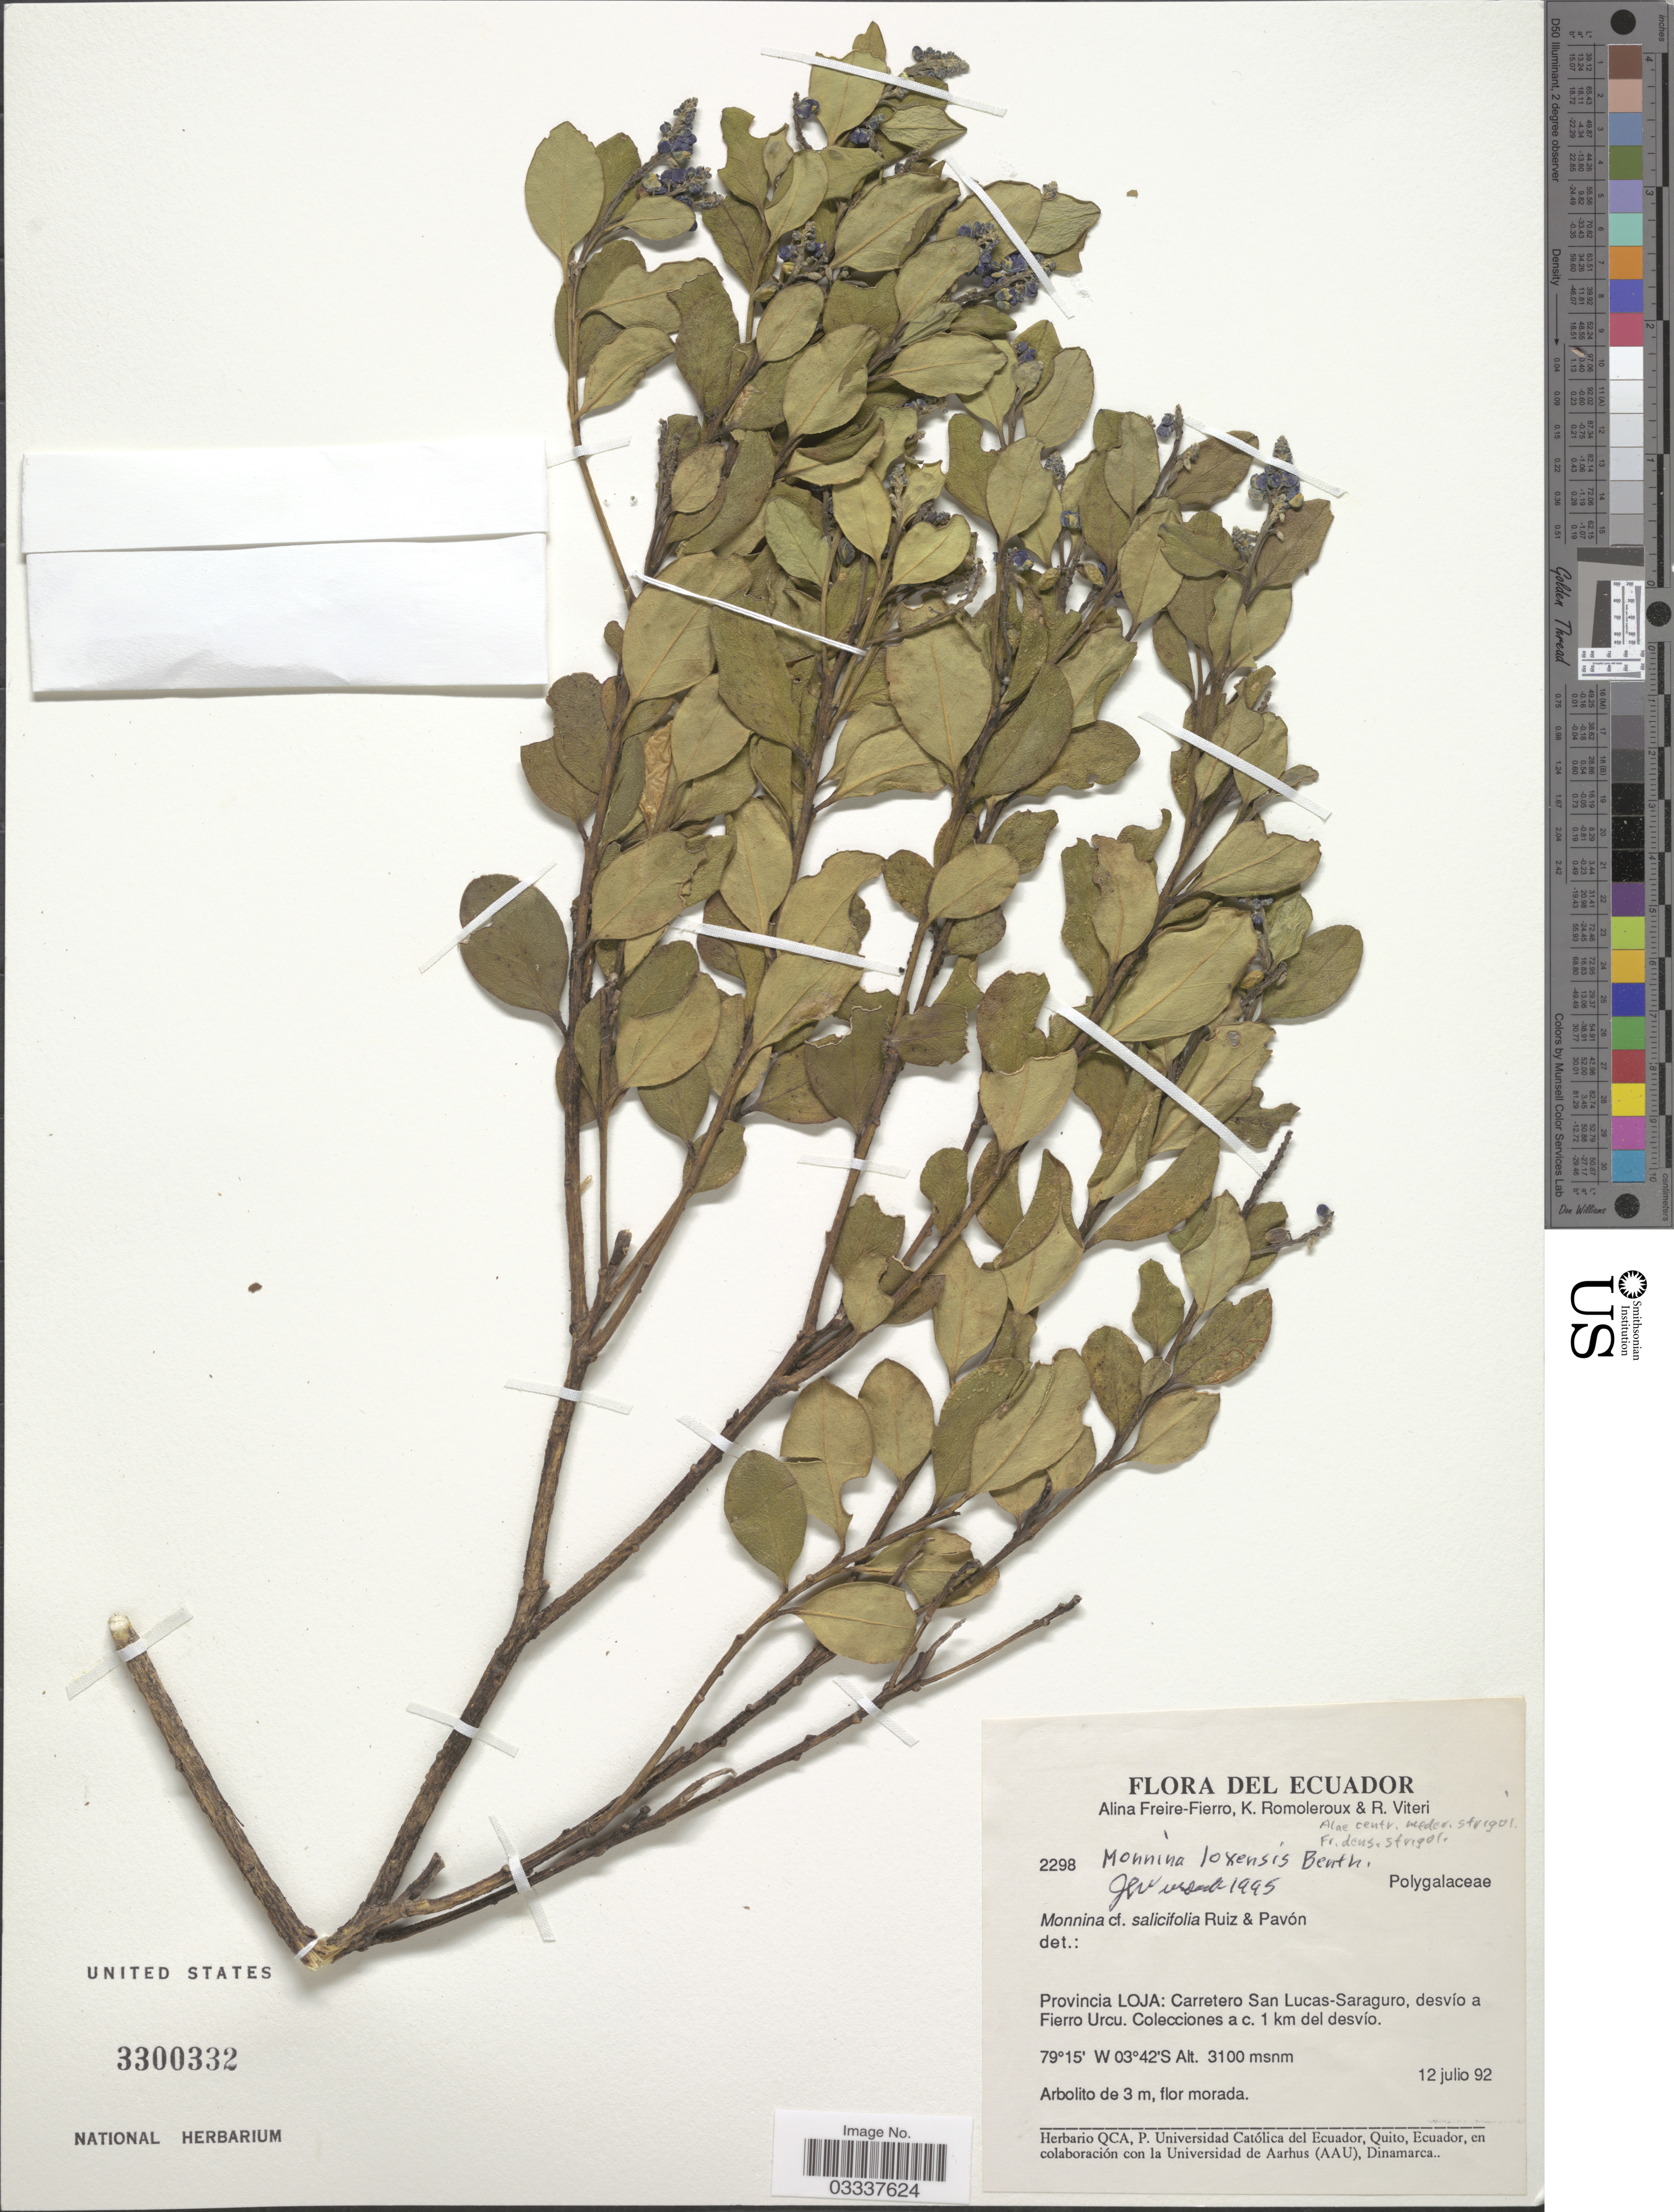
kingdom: Plantae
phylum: Tracheophyta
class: Magnoliopsida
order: Fabales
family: Polygalaceae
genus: Monnina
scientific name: Monnina loxensis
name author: Benth.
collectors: A. Freire-Fierro, K. Romoleroux & R. Viteri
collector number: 2298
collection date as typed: Transcribed d/m/y: 12/7/92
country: Ecuador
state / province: Loja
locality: Carretero San Lucas-Saraguro, desvio a Fierro Urcu. Colecciones a c. 1 km del desvio.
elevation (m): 3100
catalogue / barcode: US 3300332